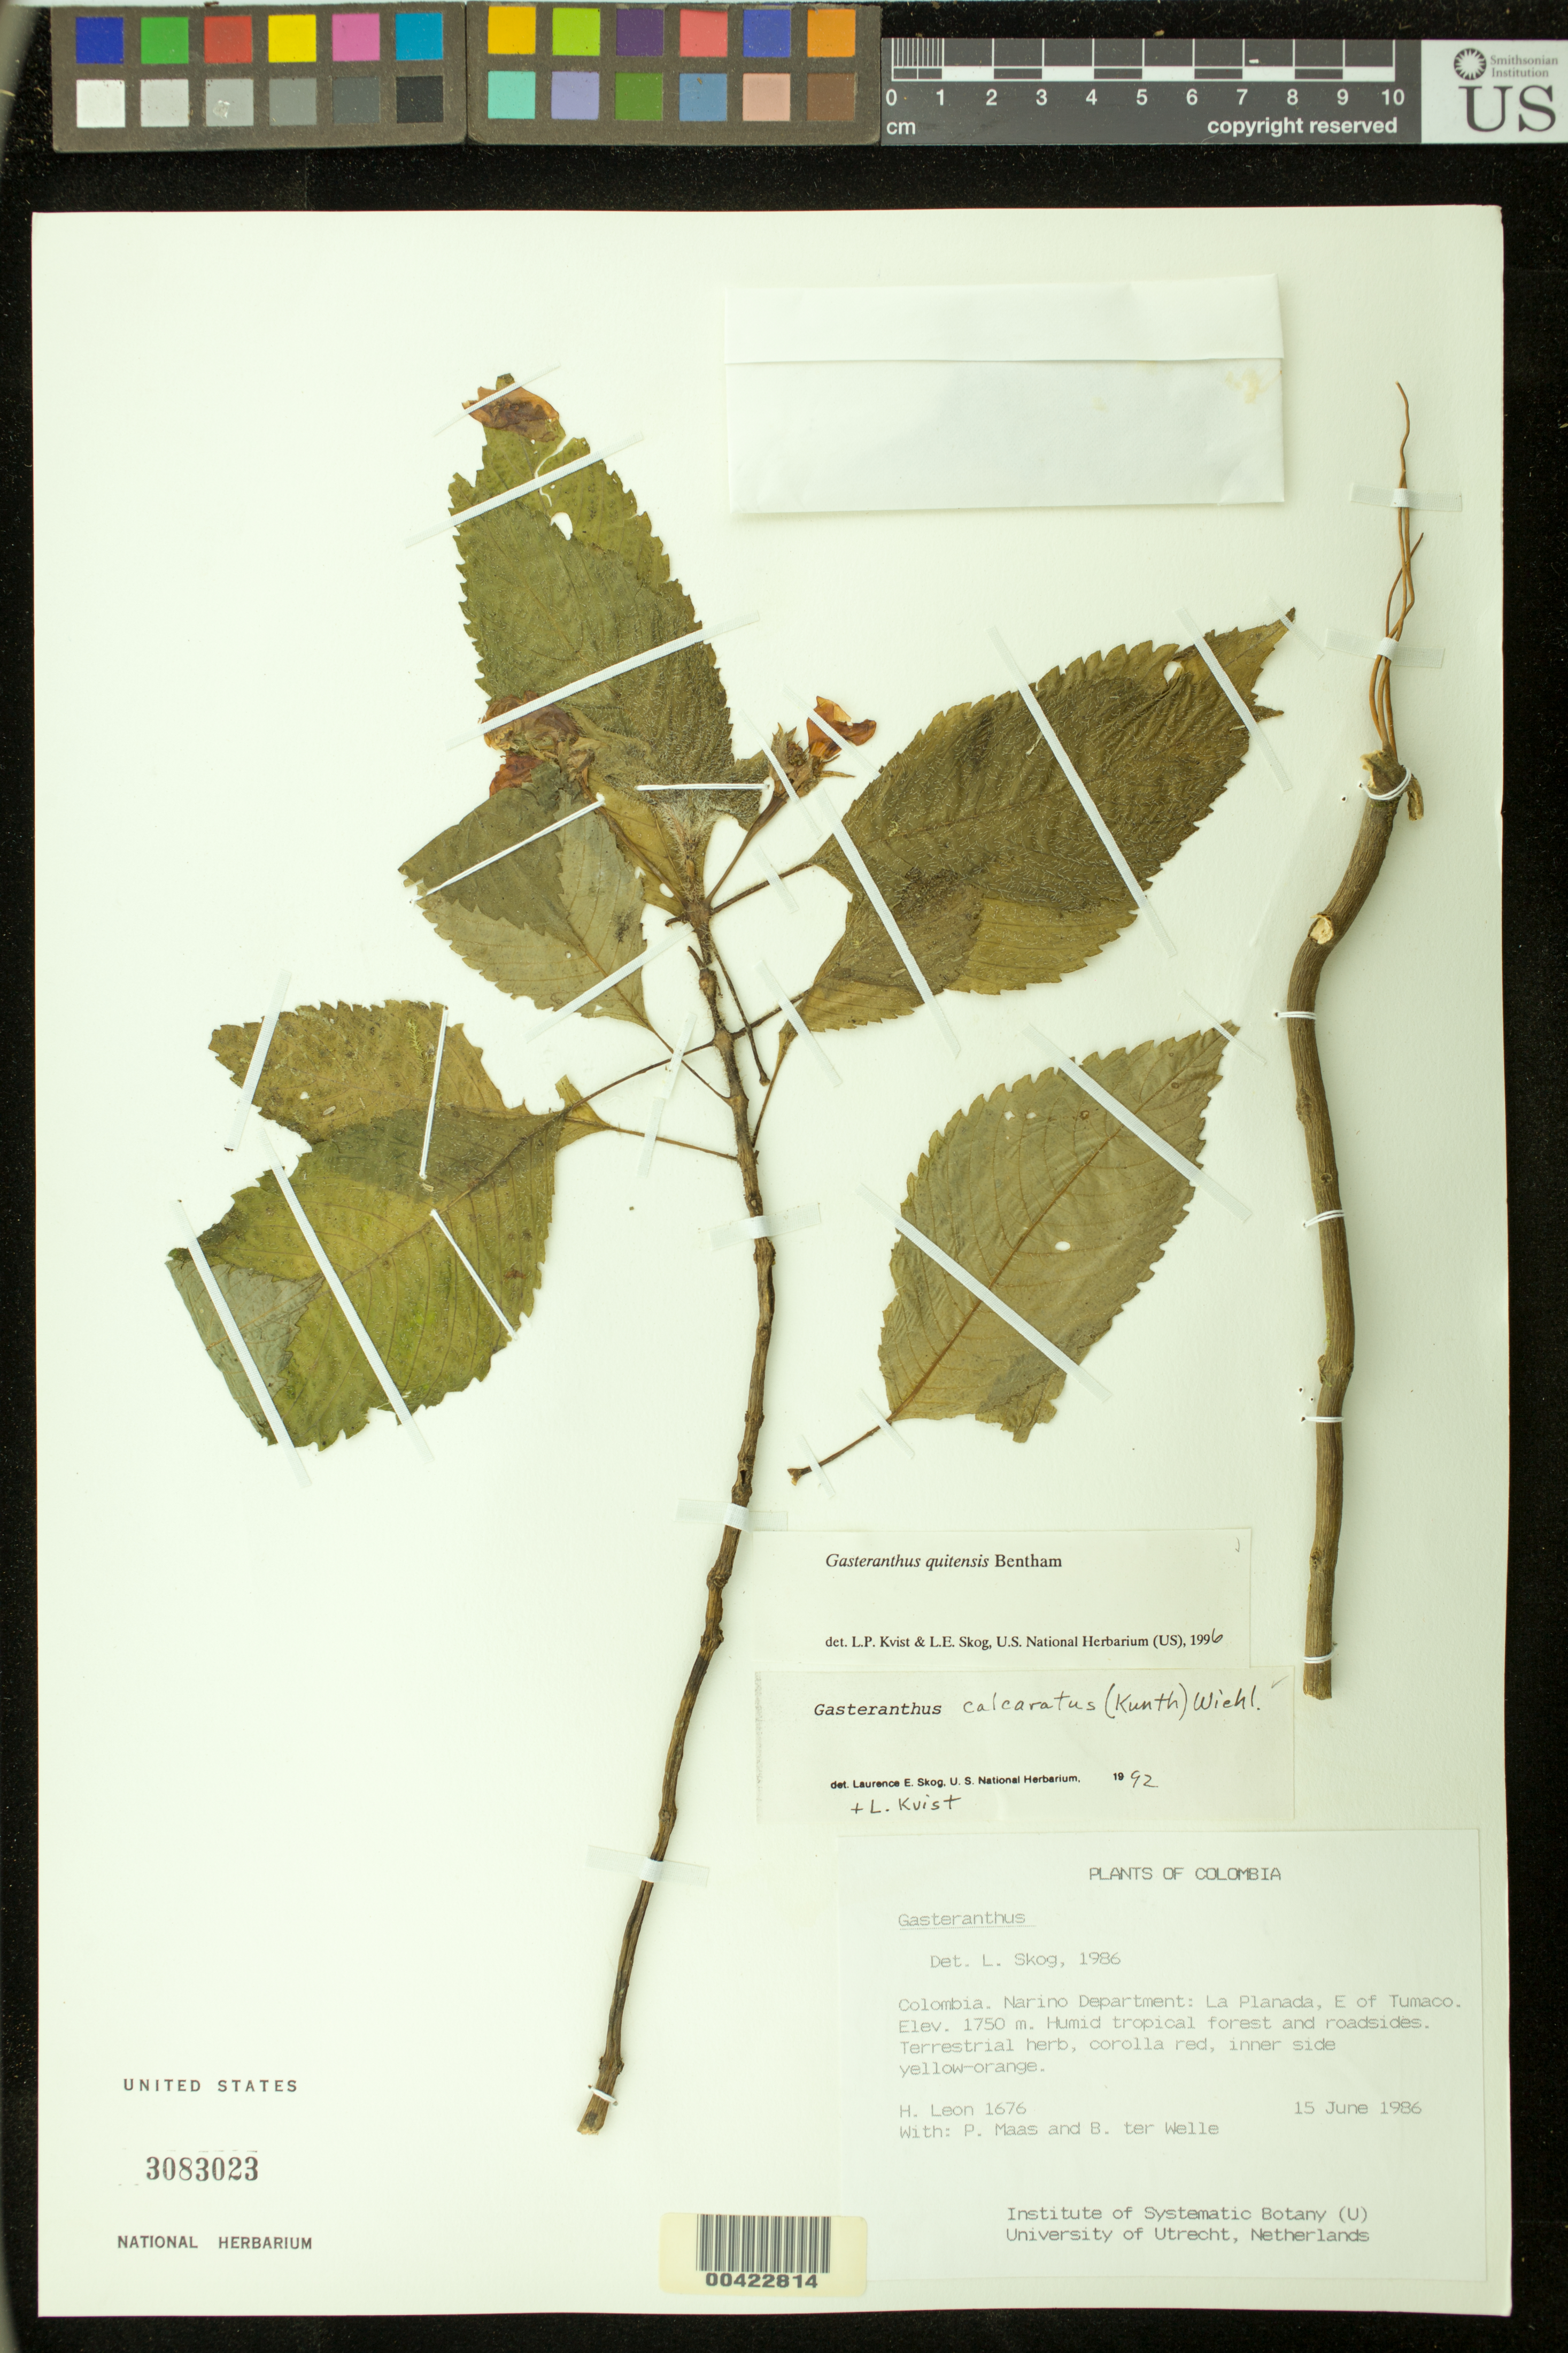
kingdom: Plantae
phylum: Tracheophyta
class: Magnoliopsida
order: Lamiales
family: Gesneriaceae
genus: Gasteranthus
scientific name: Gasteranthus quitensis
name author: Benth.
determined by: Skog, Laurence E.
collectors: H. León, P. Maas & B. ter Welle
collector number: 1676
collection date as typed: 15 Jun 1986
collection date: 1986-06-15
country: Colombia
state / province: Nariño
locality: La Planada, E of Tumaco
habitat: Humid tropical forest and roadsides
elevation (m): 1750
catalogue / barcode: US 3083023